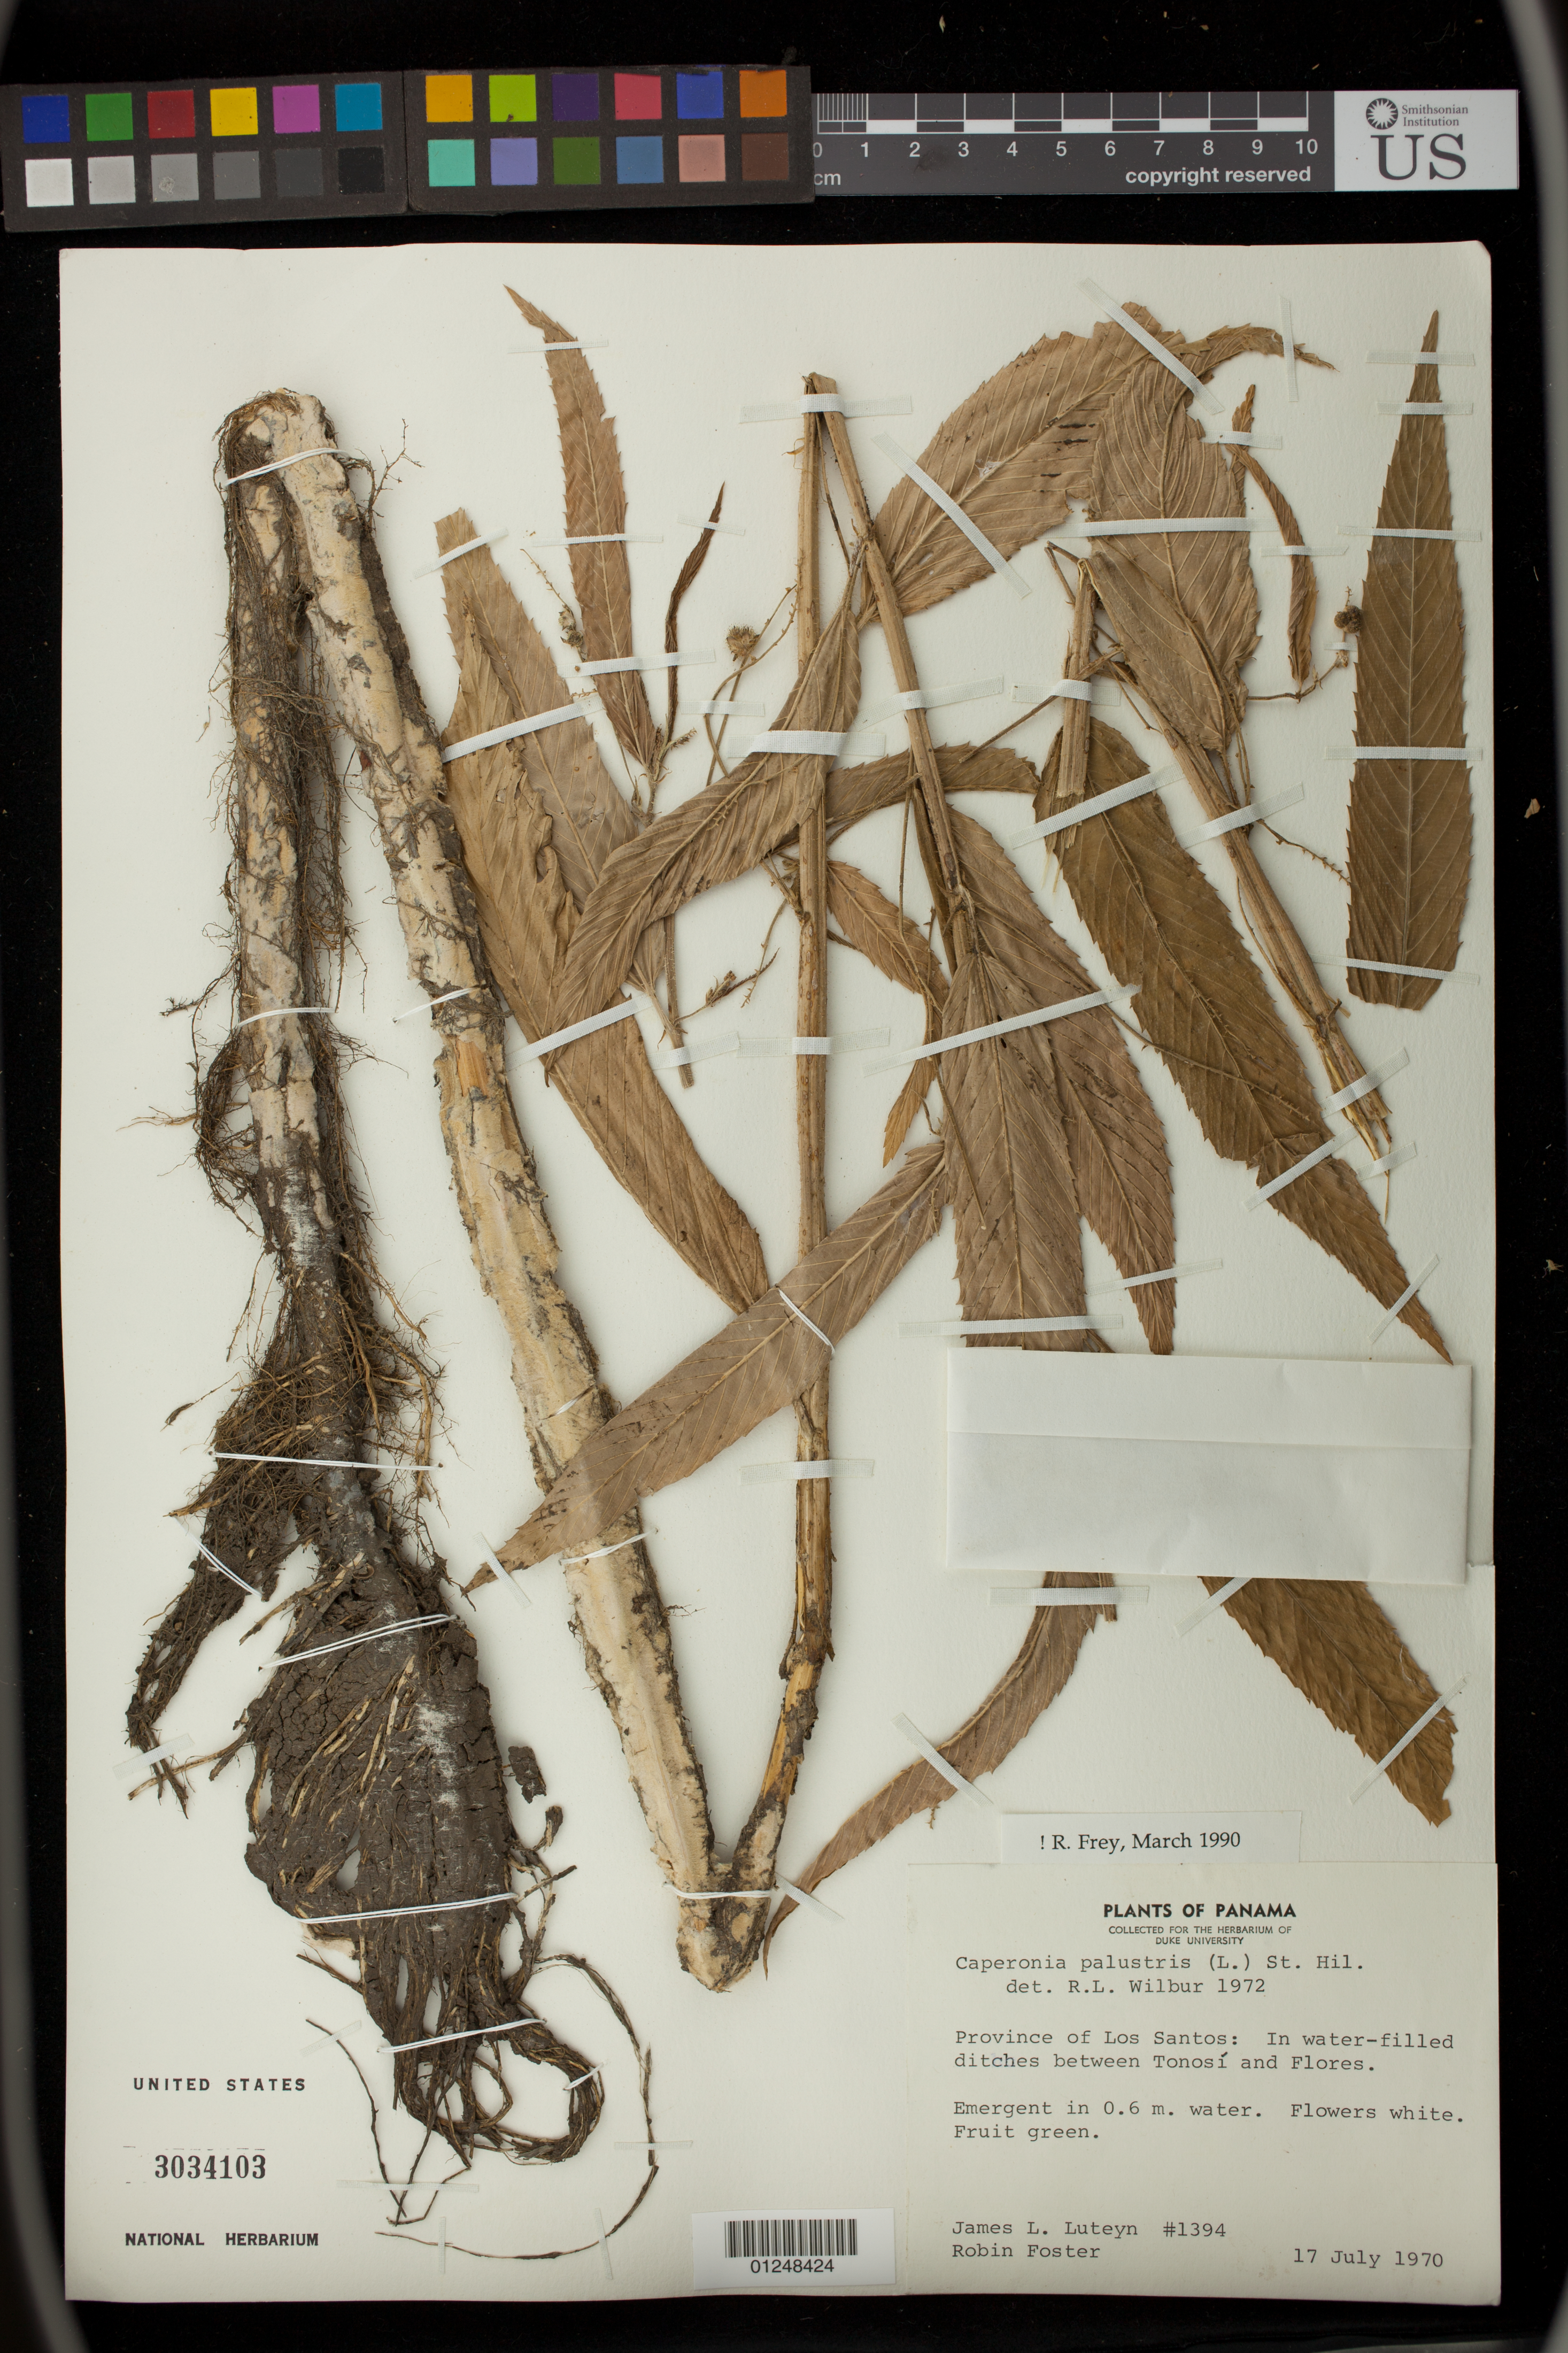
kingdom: Plantae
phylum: Tracheophyta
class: Magnoliopsida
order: Malpighiales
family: Euphorbiaceae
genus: Caperonia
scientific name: Caperonia palustris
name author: (L.) A. St.-Hil.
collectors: J. L. Luteyn & R. B. Foster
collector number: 1394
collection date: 1970-07-17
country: Panama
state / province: Los Santos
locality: In water-filled ditches between Tonosi and Flores.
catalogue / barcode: US 3034103